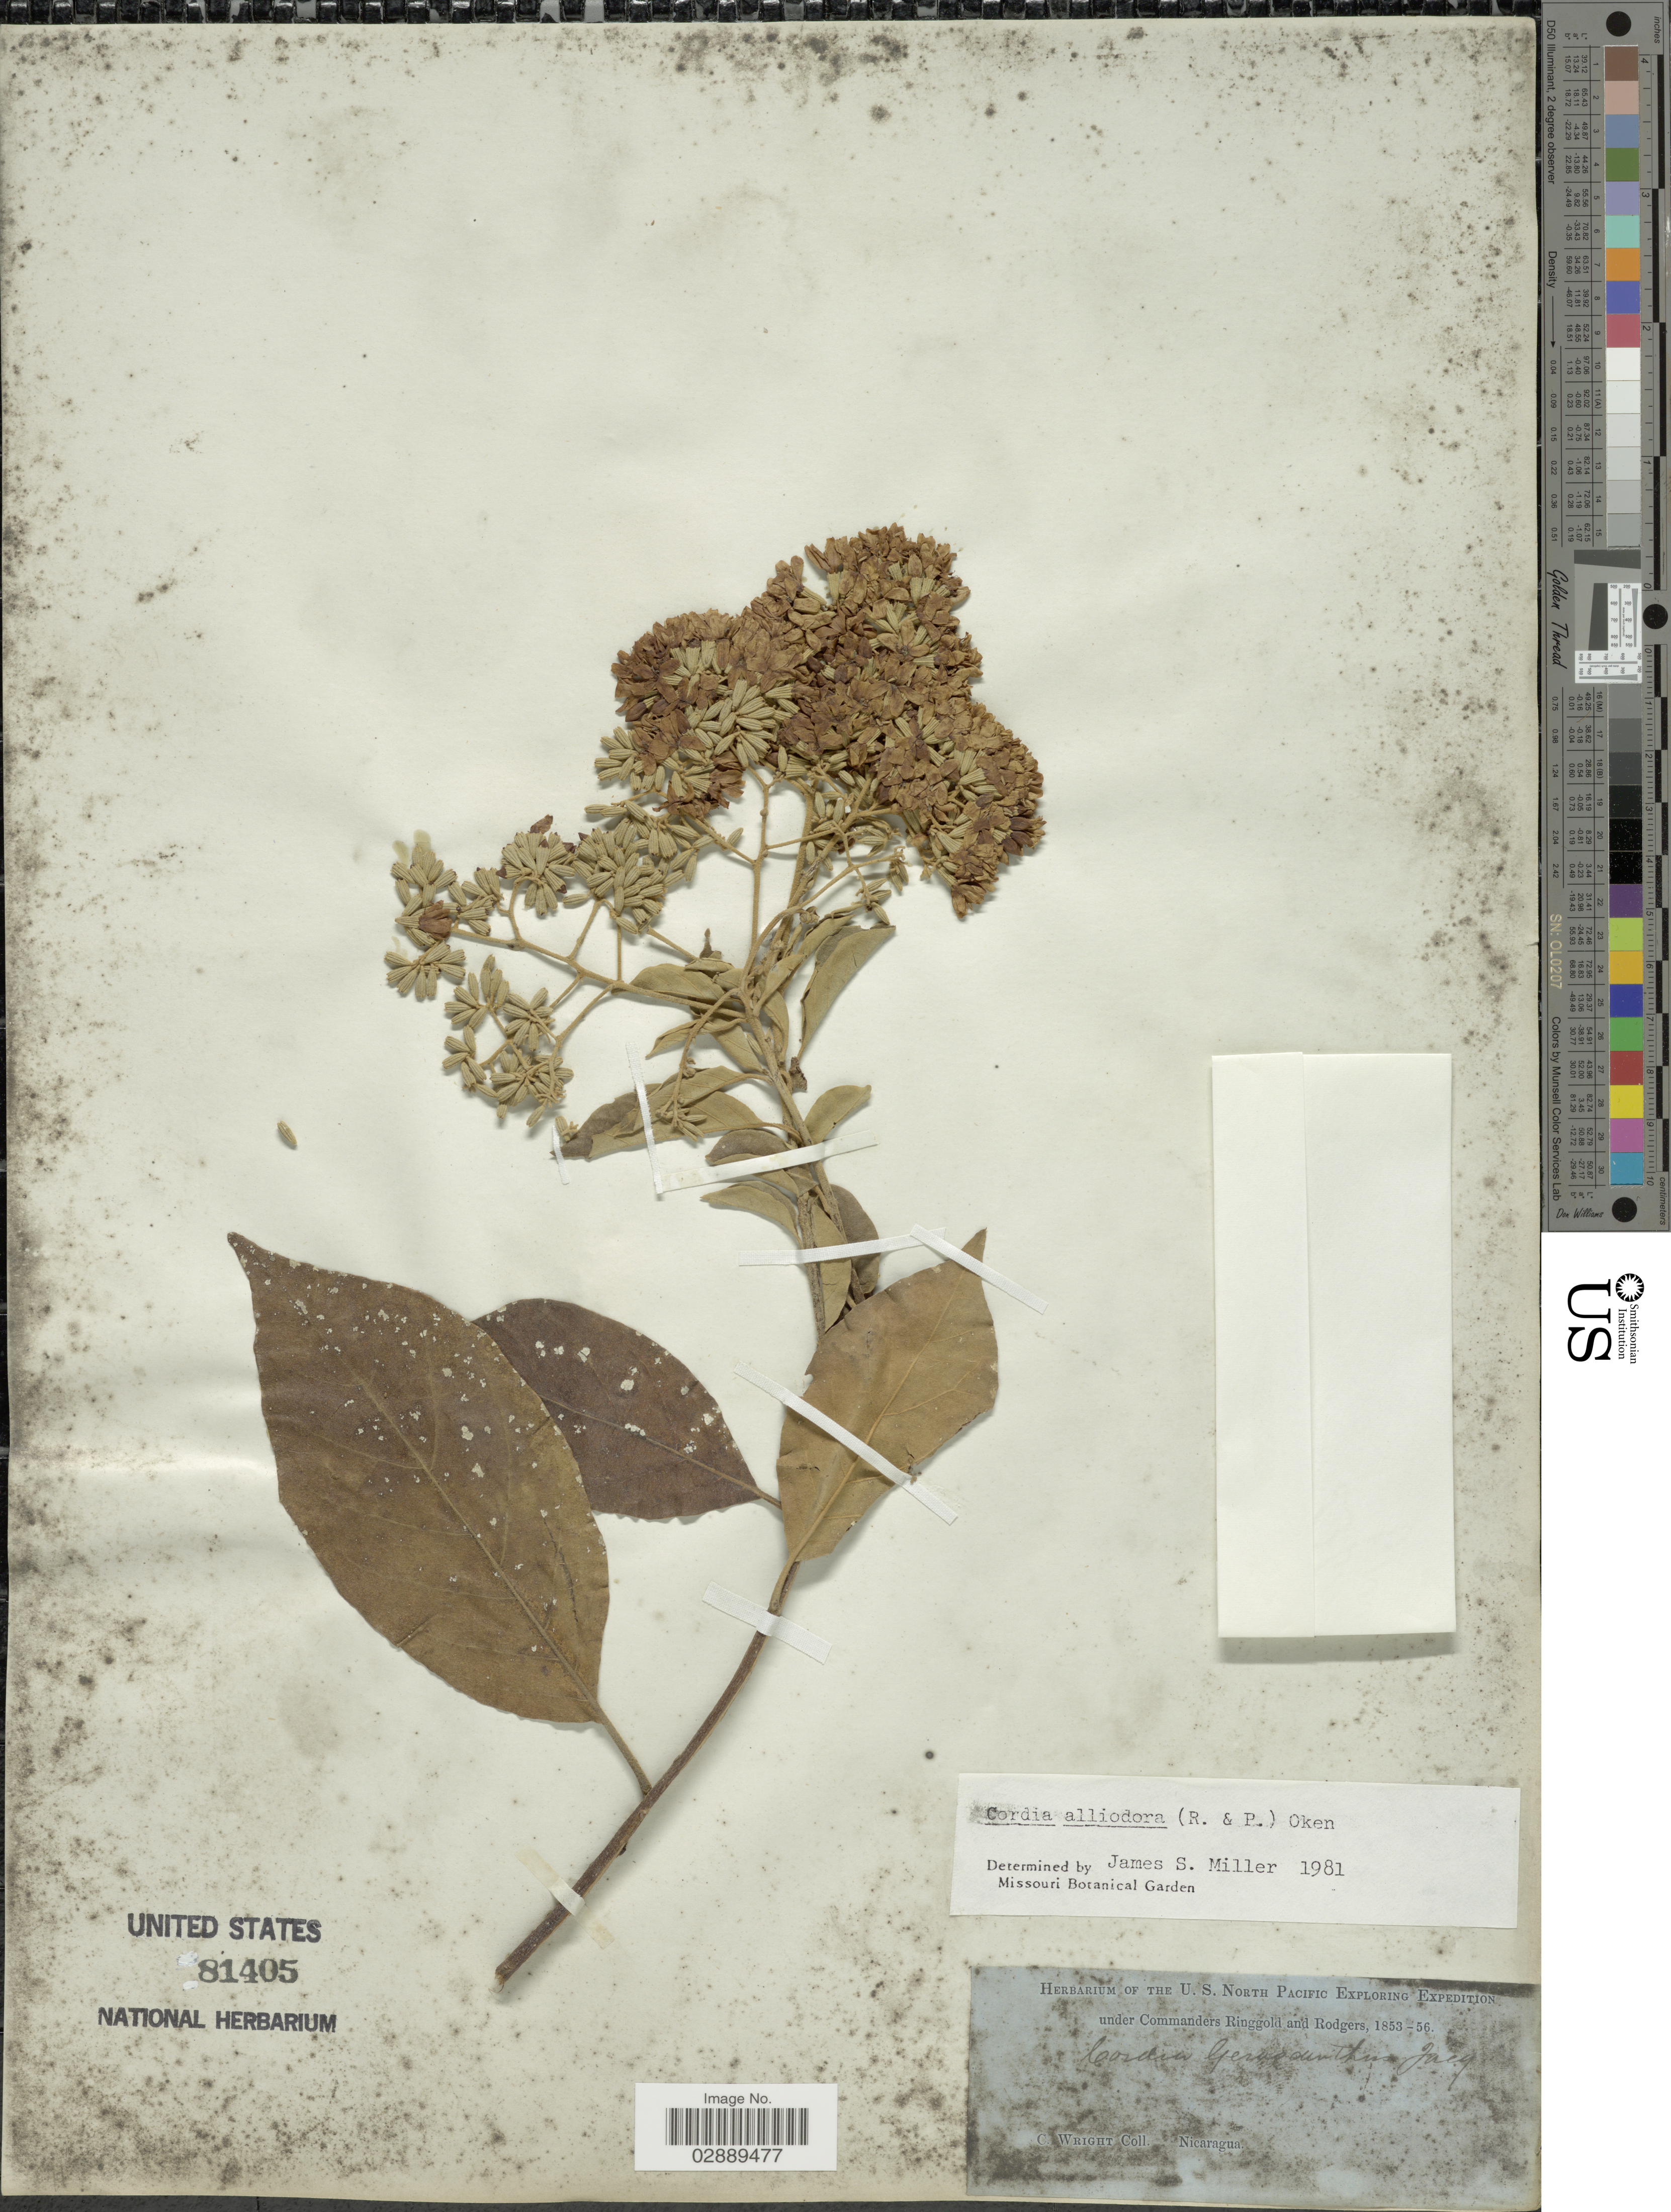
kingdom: Plantae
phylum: Tracheophyta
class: Magnoliopsida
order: Boraginales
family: Cordiaceae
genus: Cordia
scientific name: Cordia alliodora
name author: (Ruiz & Pav.) Oken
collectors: C. Wright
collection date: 1853/1856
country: Nicaragua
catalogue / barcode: US 81405